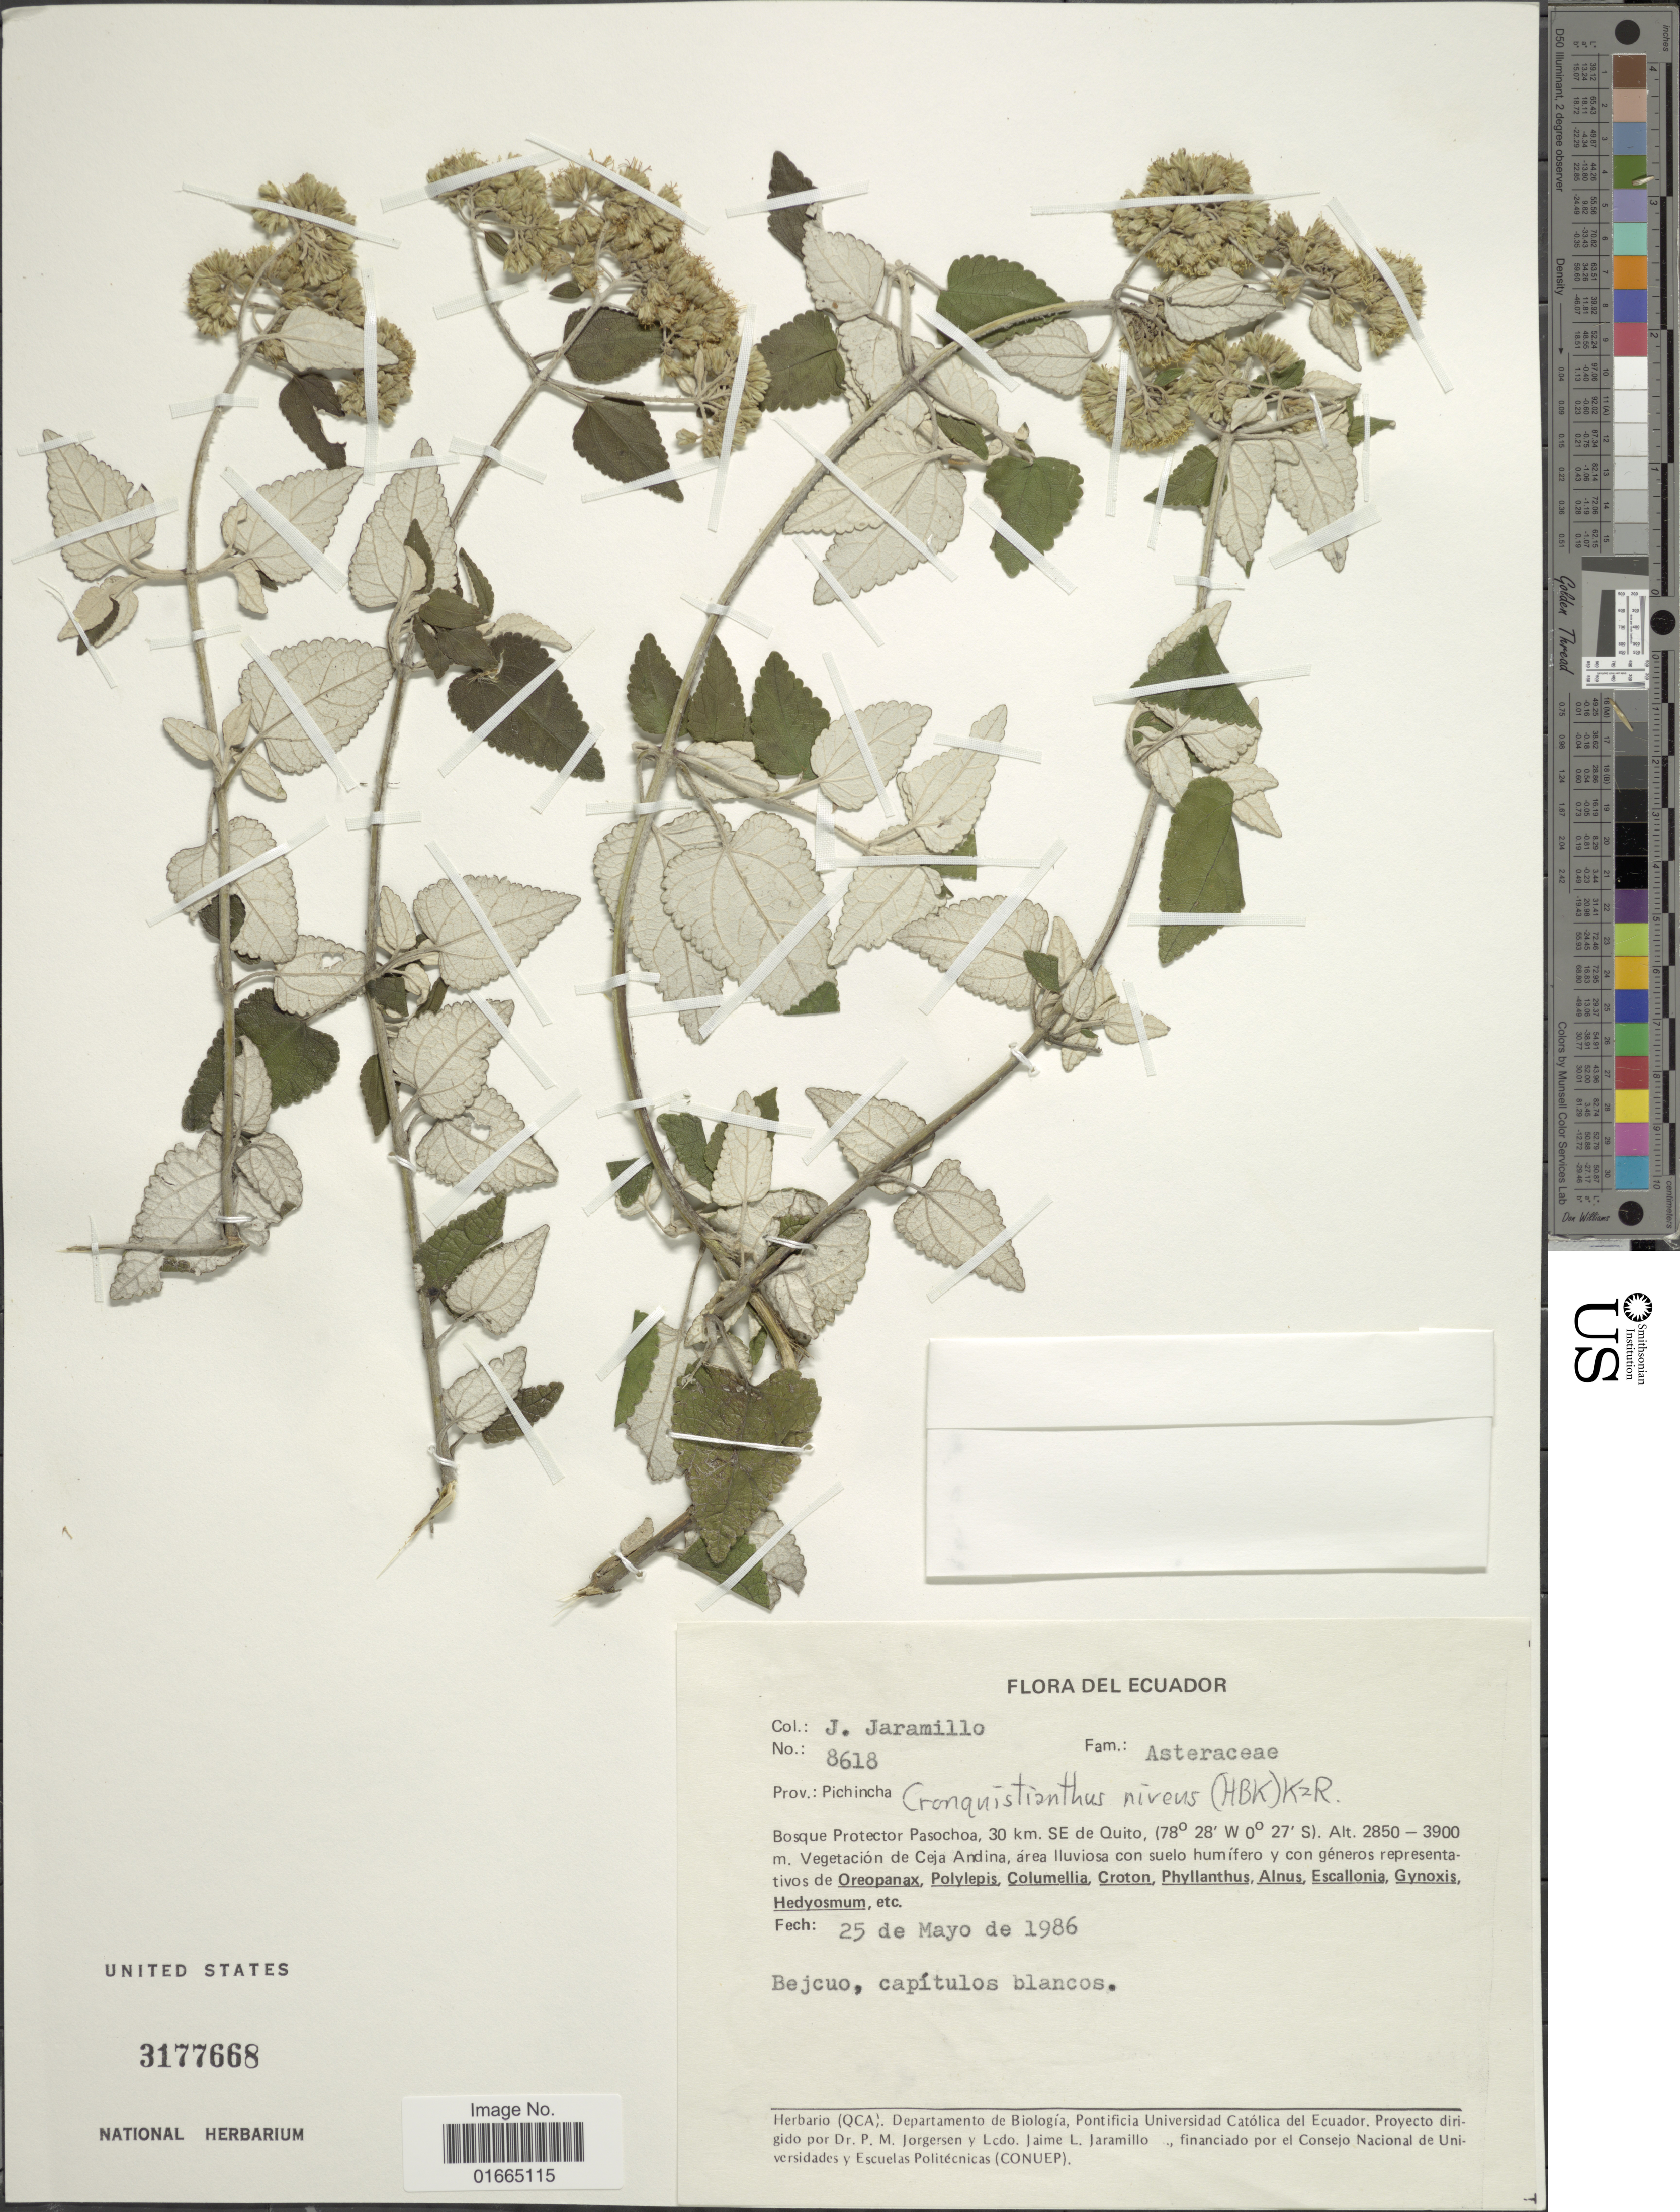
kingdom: Plantae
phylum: Tracheophyta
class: Magnoliopsida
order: Asterales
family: Asteraceae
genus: Cronquistianthus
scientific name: Cronquistianthus niveus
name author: (Kunth) R.M. King & H. Rob.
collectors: J. Jaramillo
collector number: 8618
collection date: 1986-05-25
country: Ecuador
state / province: Pichincha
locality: Prov.: Pichincha. Bosque Protector Pasochoa, 30 km. SE de Quito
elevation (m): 2850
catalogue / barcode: US 3177668